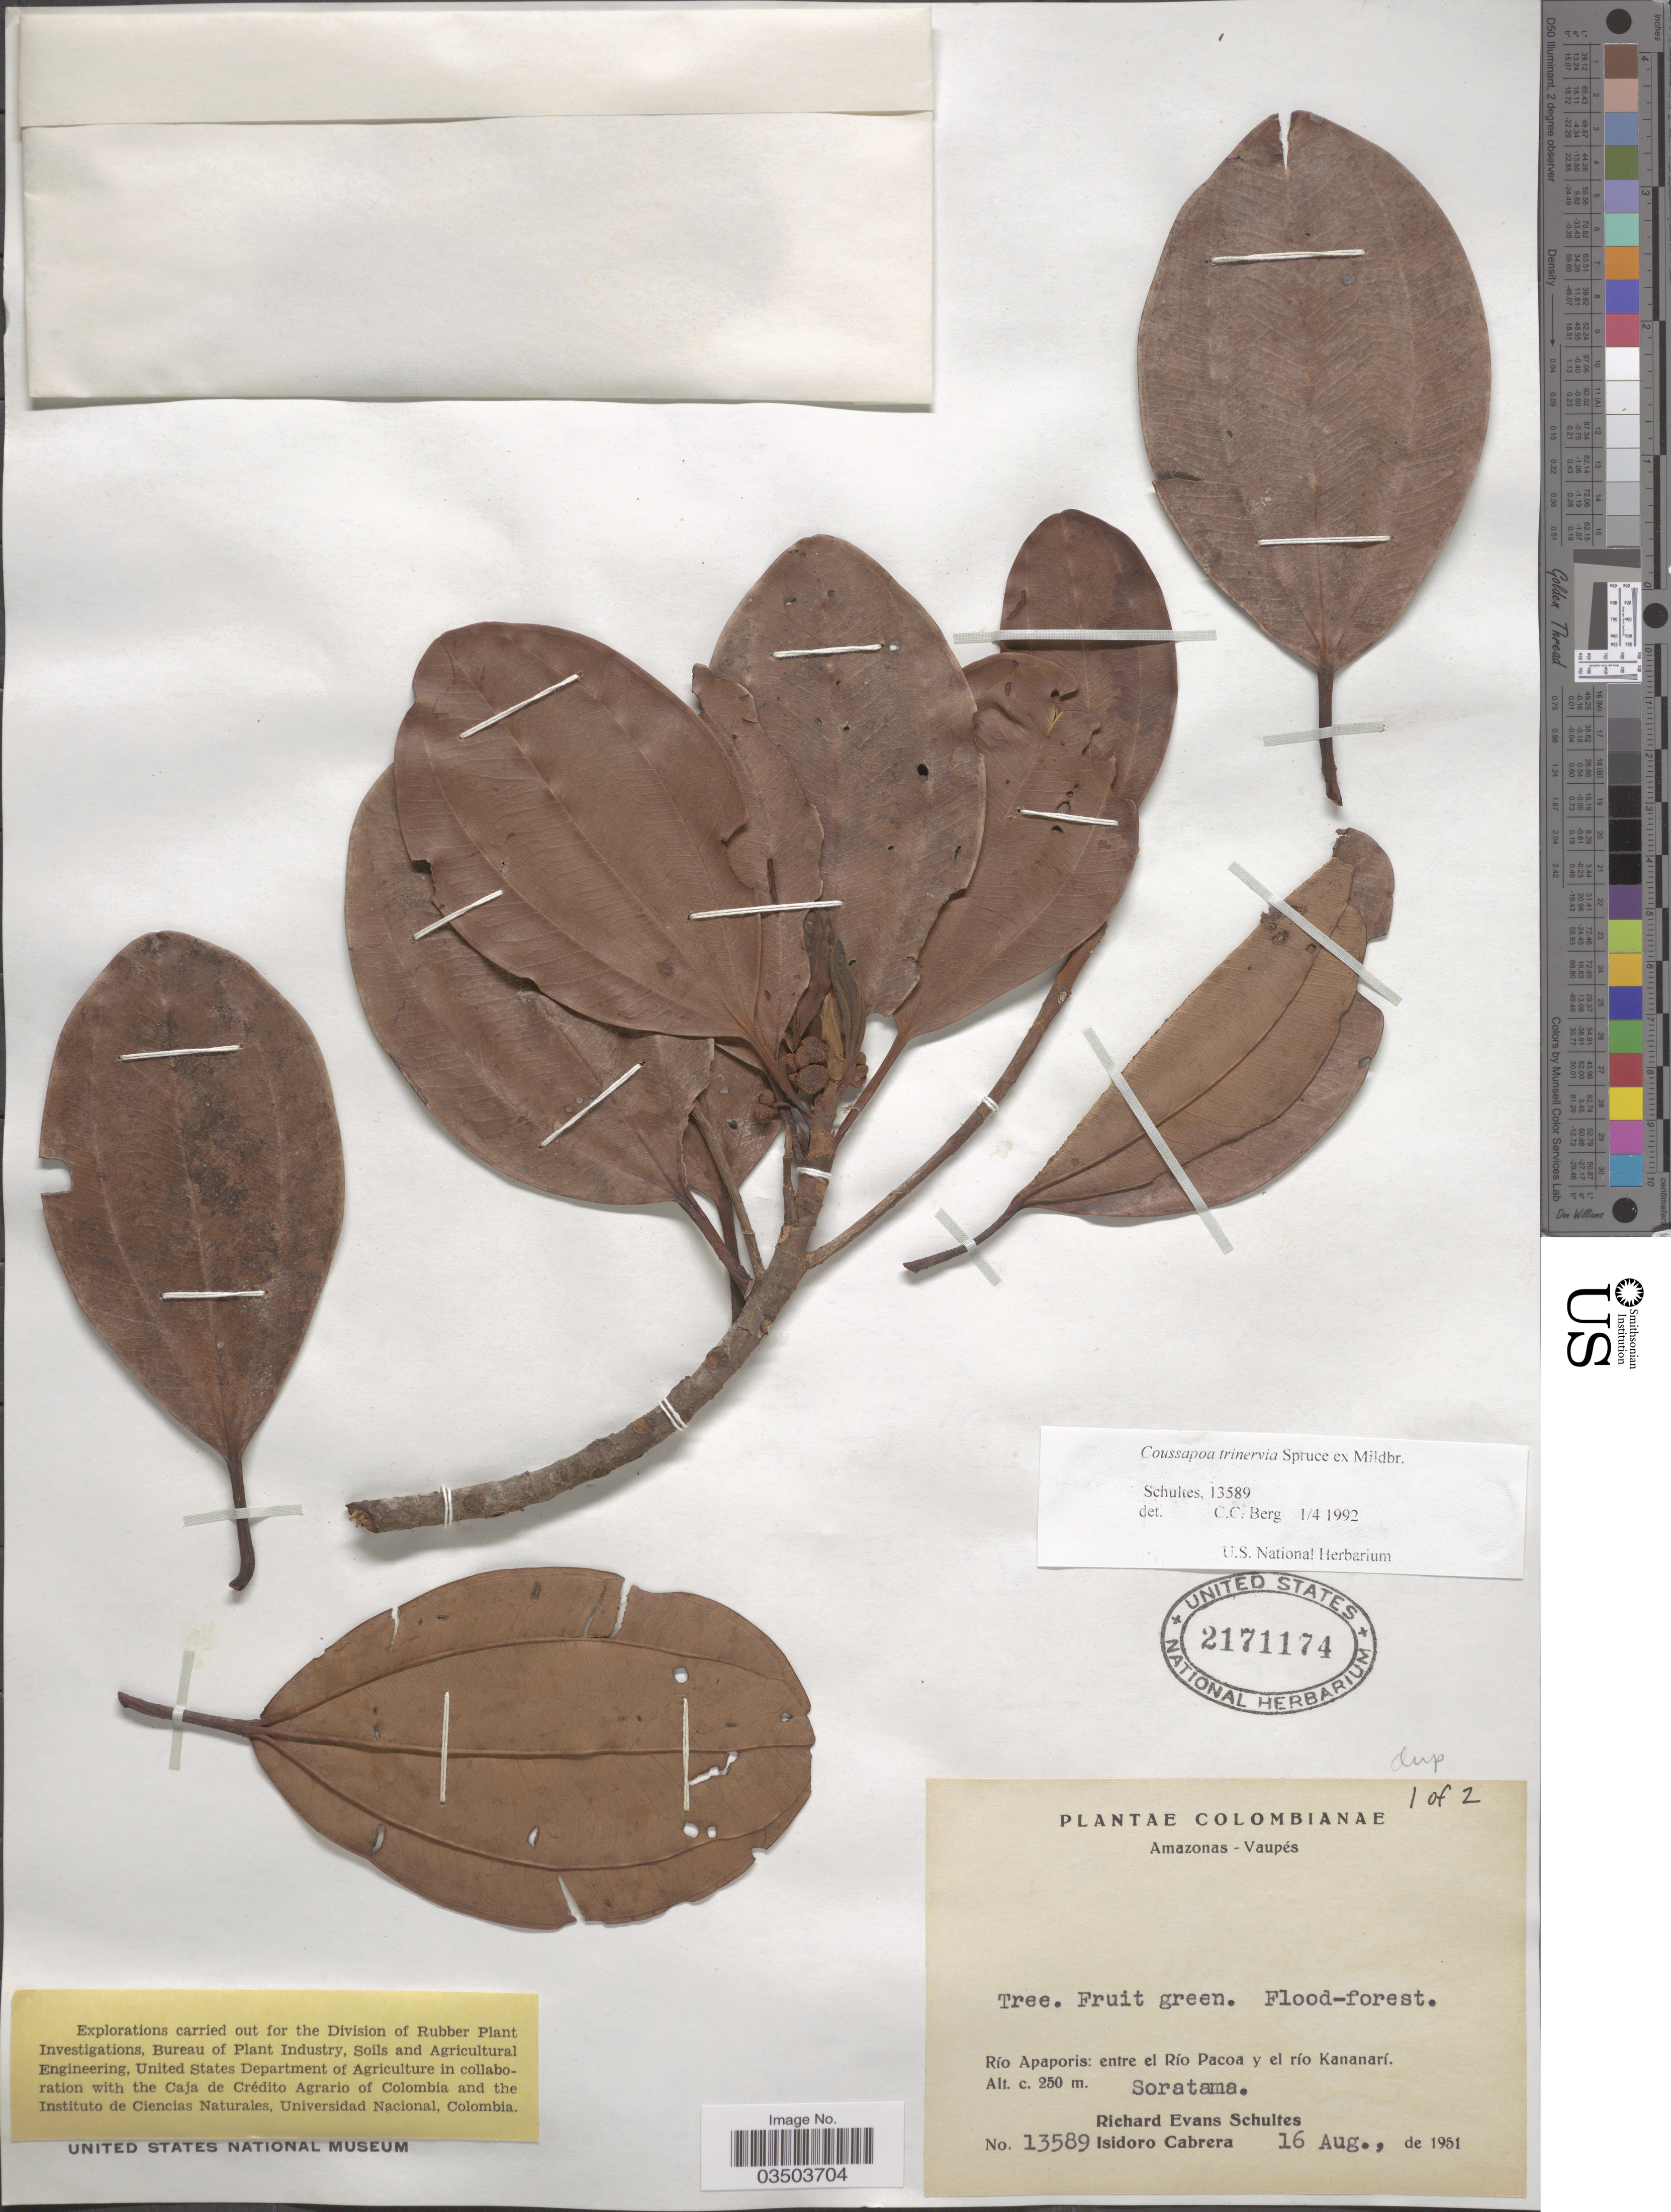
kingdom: Plantae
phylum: Tracheophyta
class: Magnoliopsida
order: Rosales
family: Urticaceae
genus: Coussapoa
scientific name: Coussapoa trinervia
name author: Spruce ex Mildbr.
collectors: R. E. Schultes & I. Cabrera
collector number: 13589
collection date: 1951-08-16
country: Colombia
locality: Amazonas-Vaupés. Río Apaporis: entre el Río Pacoa y el río Kananarí. Soratama.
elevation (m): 250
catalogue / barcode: US 2171174